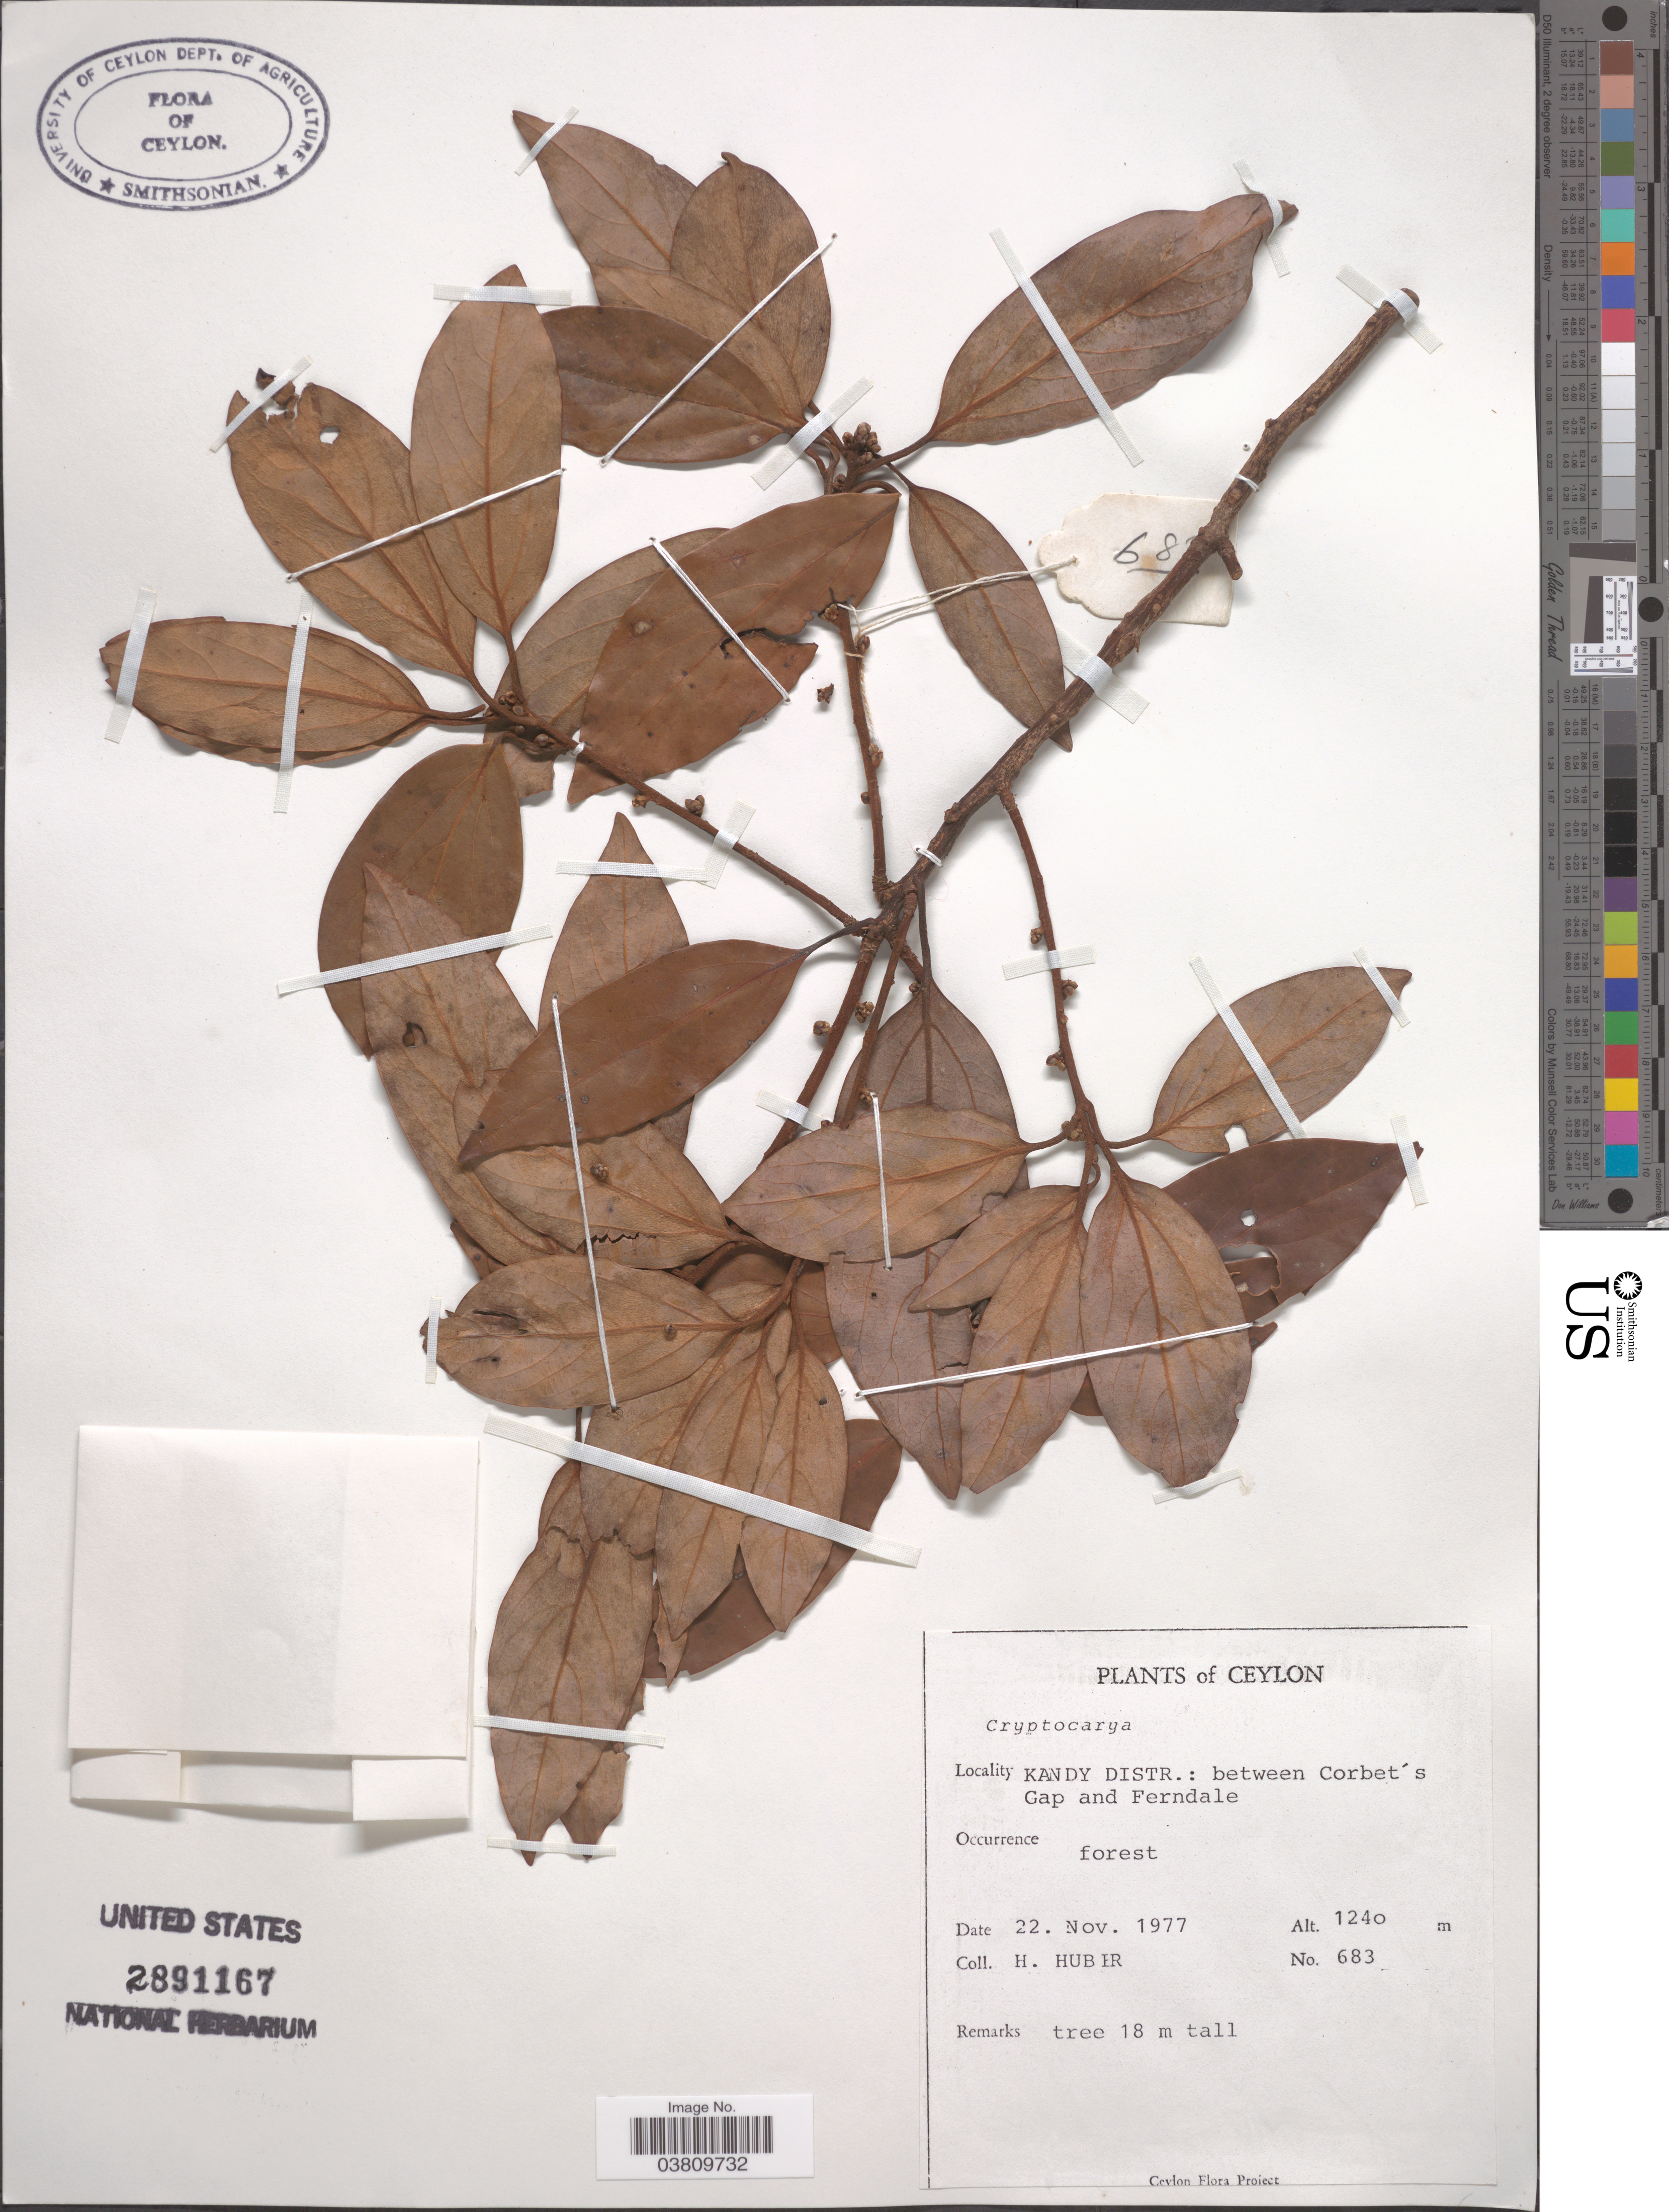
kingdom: Plantae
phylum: Tracheophyta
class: Magnoliopsida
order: Laurales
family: Lauraceae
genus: Cryptocarya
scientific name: Cryptocarya sp.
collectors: H. Huber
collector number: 683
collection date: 1977-11-22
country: Sri Lanka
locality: Ceylon. Kandy Distr.: between Corbet's Gap and Ferndale.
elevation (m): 1240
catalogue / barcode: US 2891167